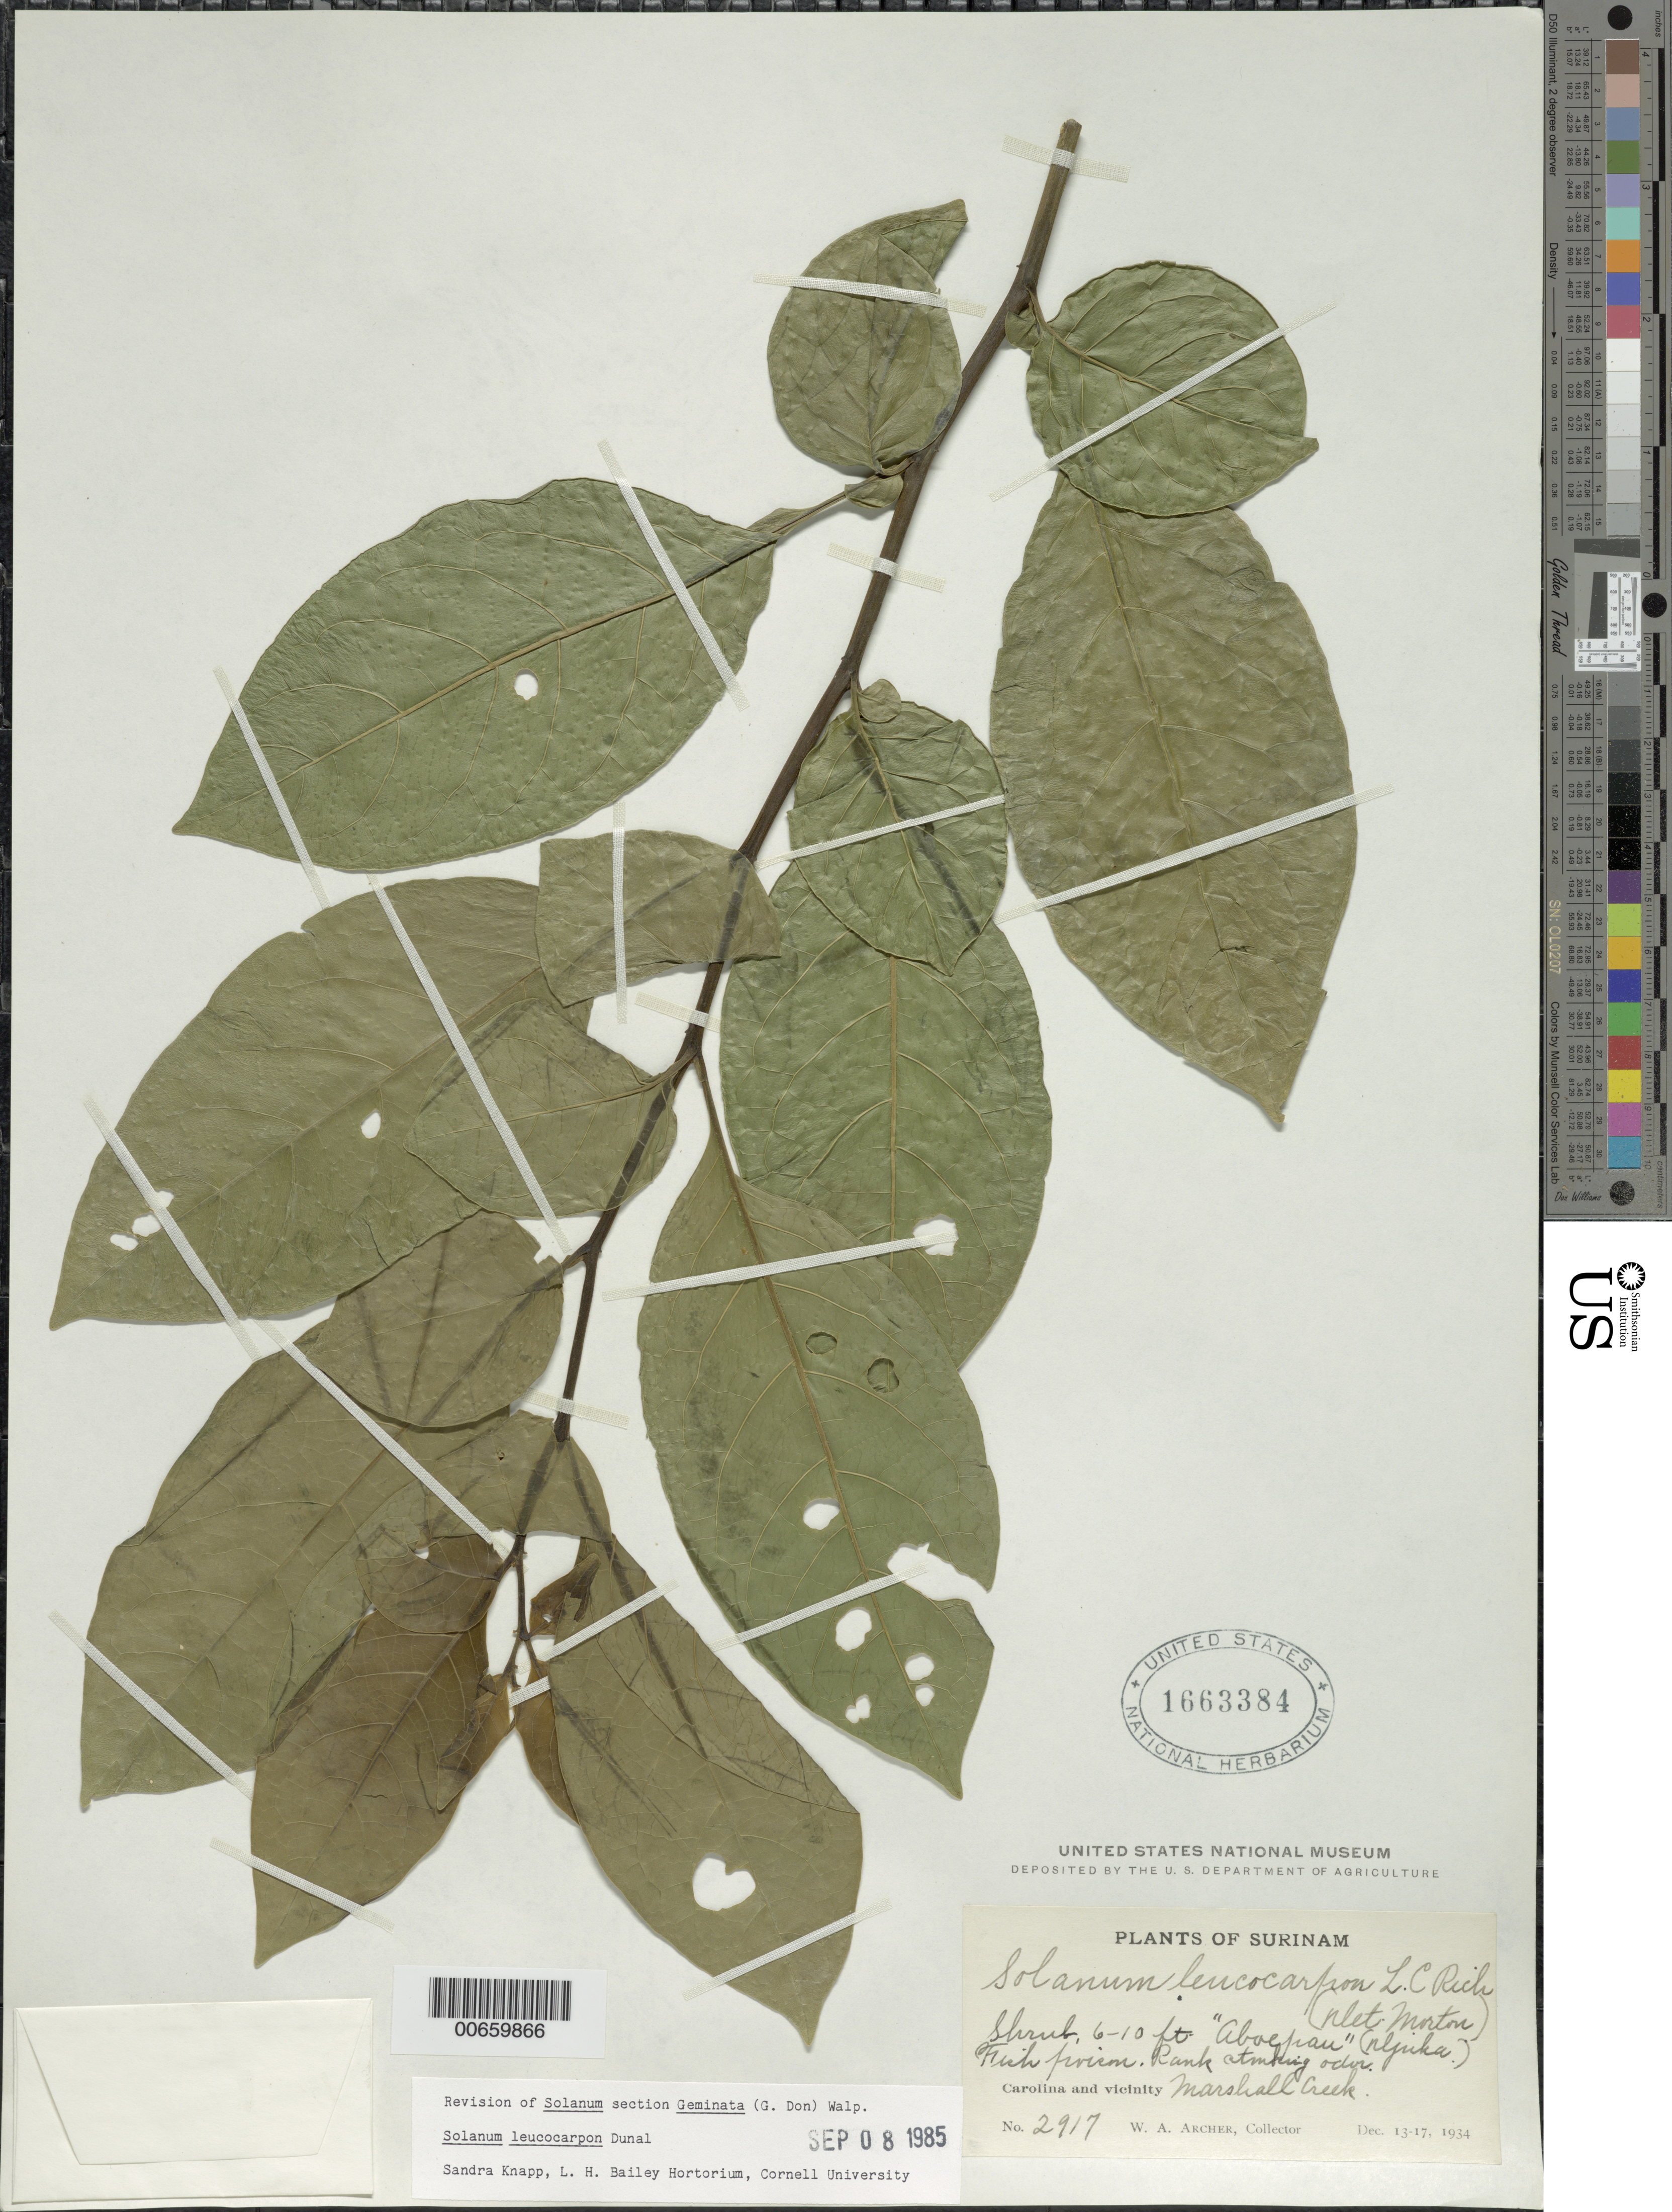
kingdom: Plantae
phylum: Tracheophyta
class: Magnoliopsida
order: Solanales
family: Solanaceae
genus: Solanum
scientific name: Solanum leucocarpon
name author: Dunal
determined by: Knapp, S. D.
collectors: A. W. Archer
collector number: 2917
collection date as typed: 12 Dec 1934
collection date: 1934-12-12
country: Suriname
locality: Carolina and vicinity; Marshall Creek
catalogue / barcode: US 1663384